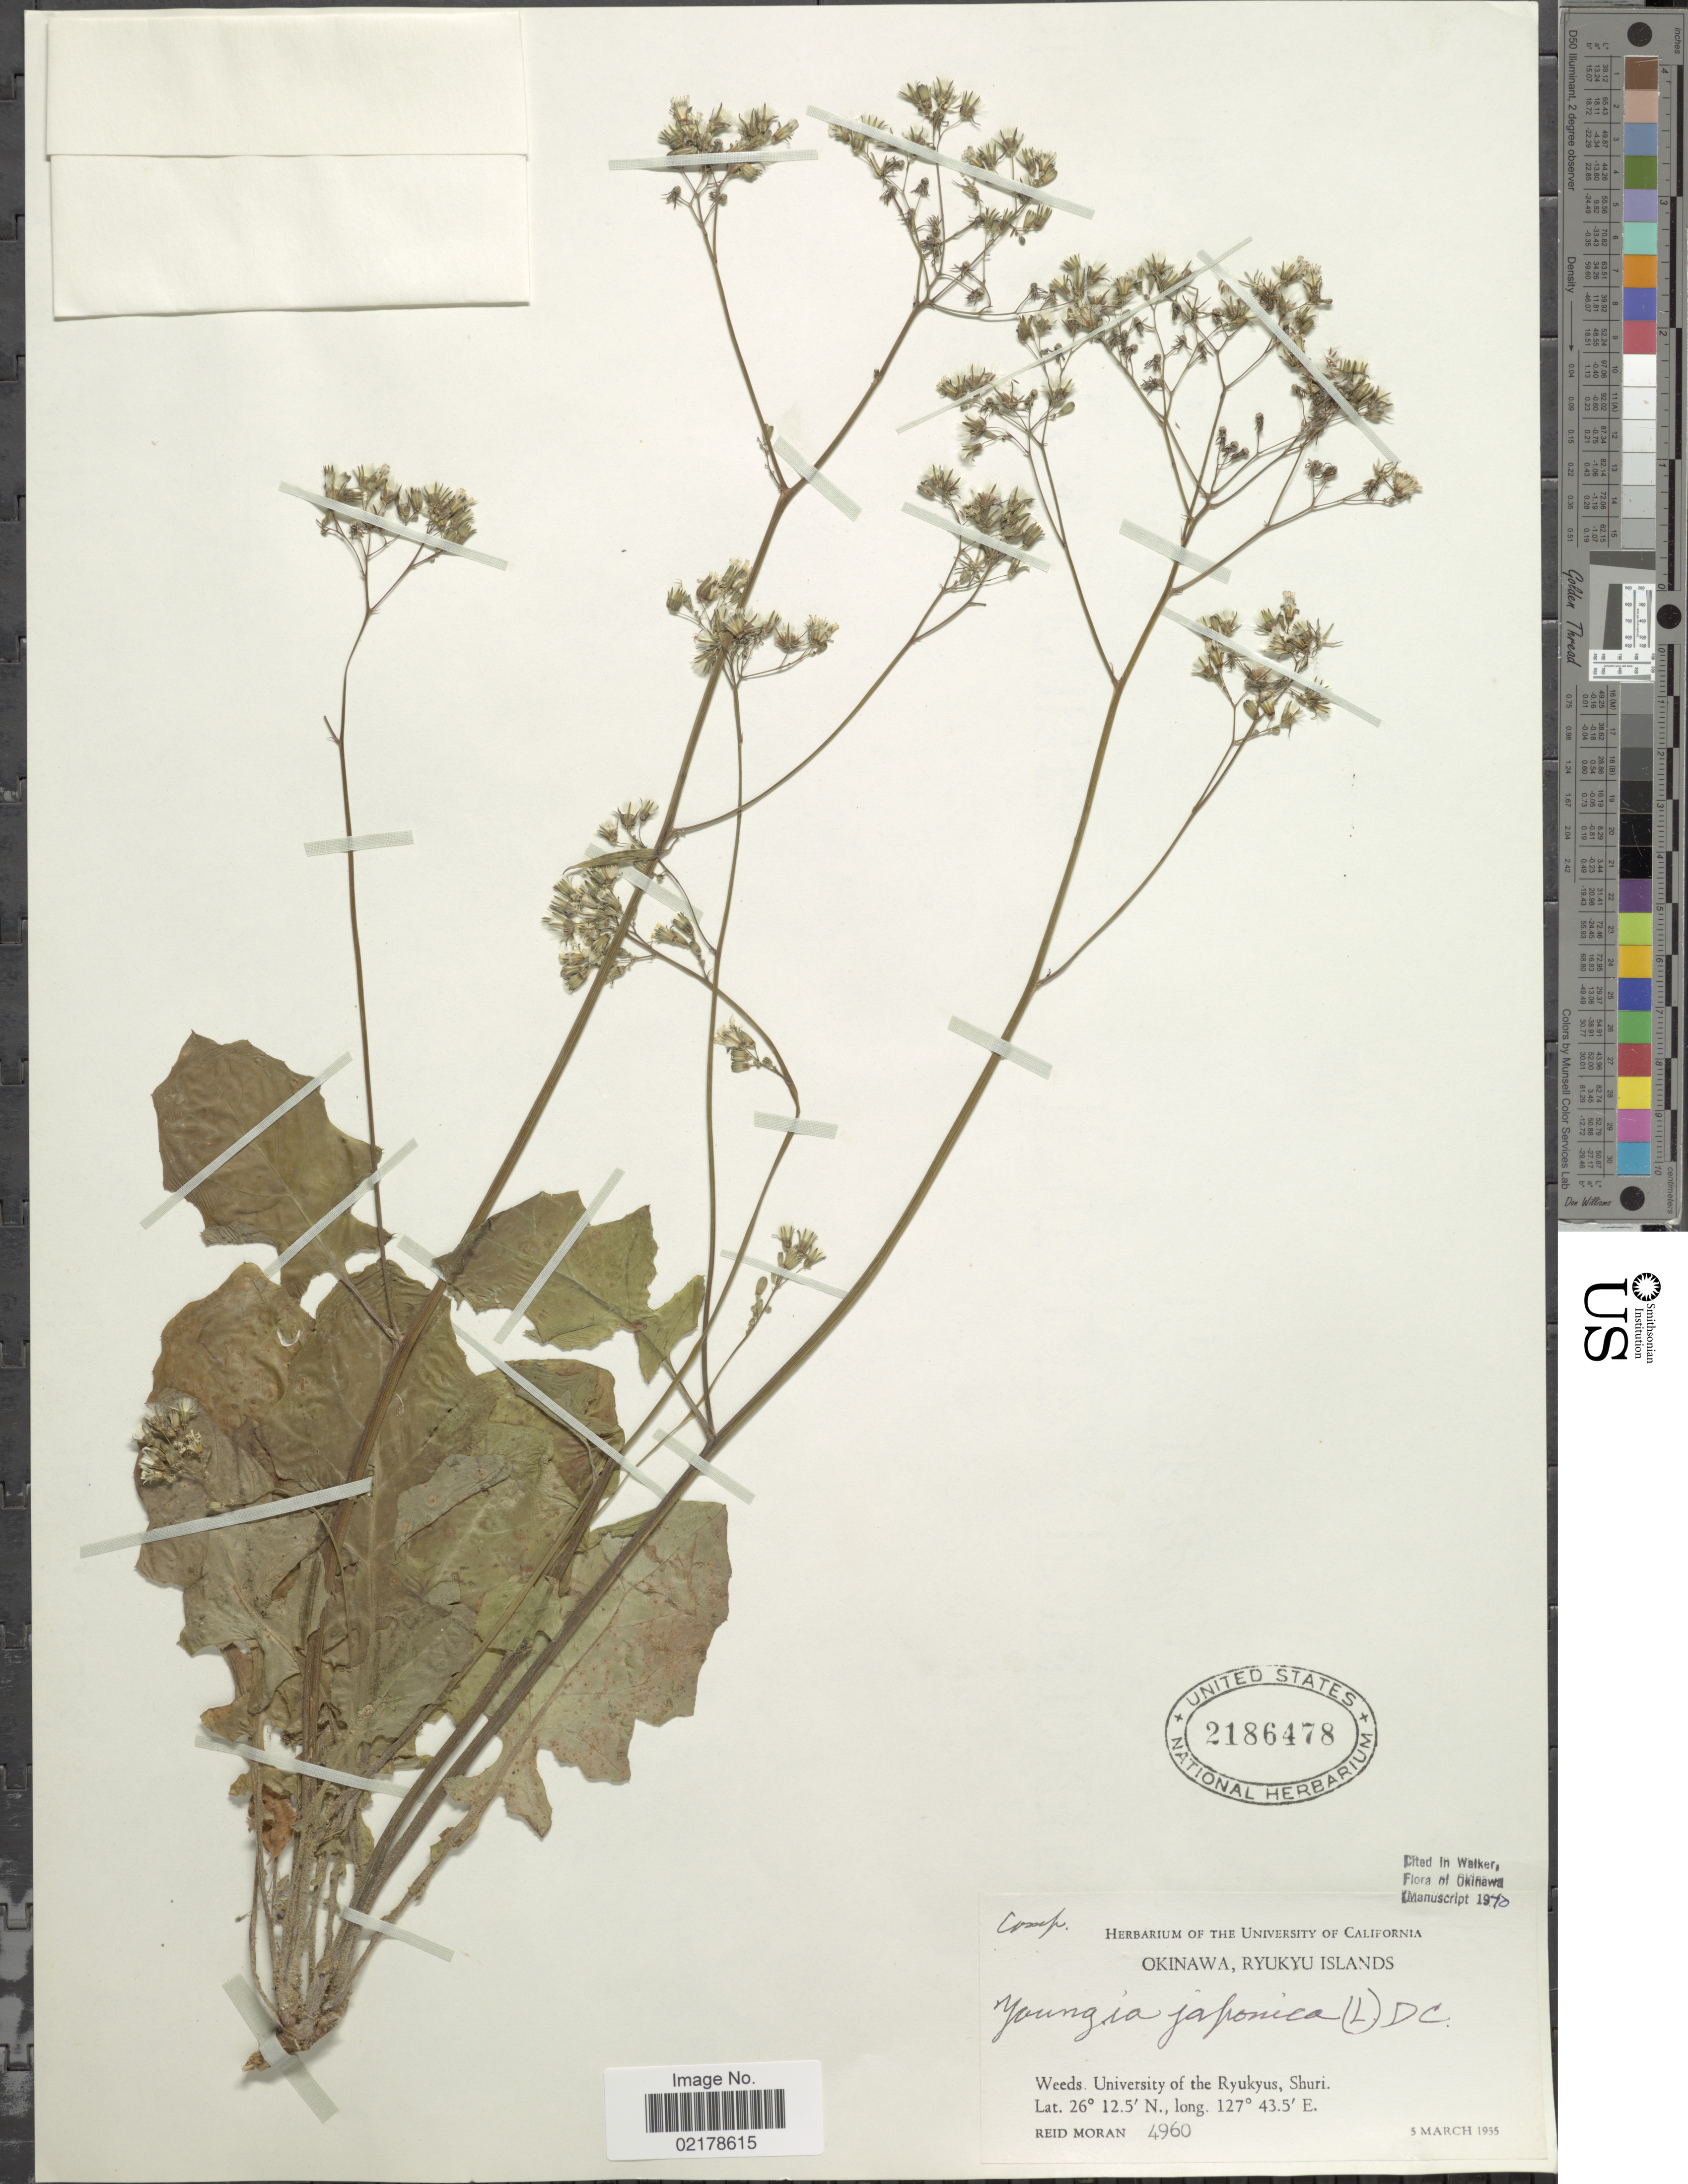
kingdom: Plantae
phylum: Tracheophyta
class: Magnoliopsida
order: Asterales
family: Asteraceae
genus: Youngia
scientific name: Youngia japonica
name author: (L.) DC.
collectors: R. V. Moran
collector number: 4960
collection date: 1955-03-05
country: Japan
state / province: Okinawa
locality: Okinawa, Ryukyu Islands. Weeds. University of the Ryukyus, Shuri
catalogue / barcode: US 2186478